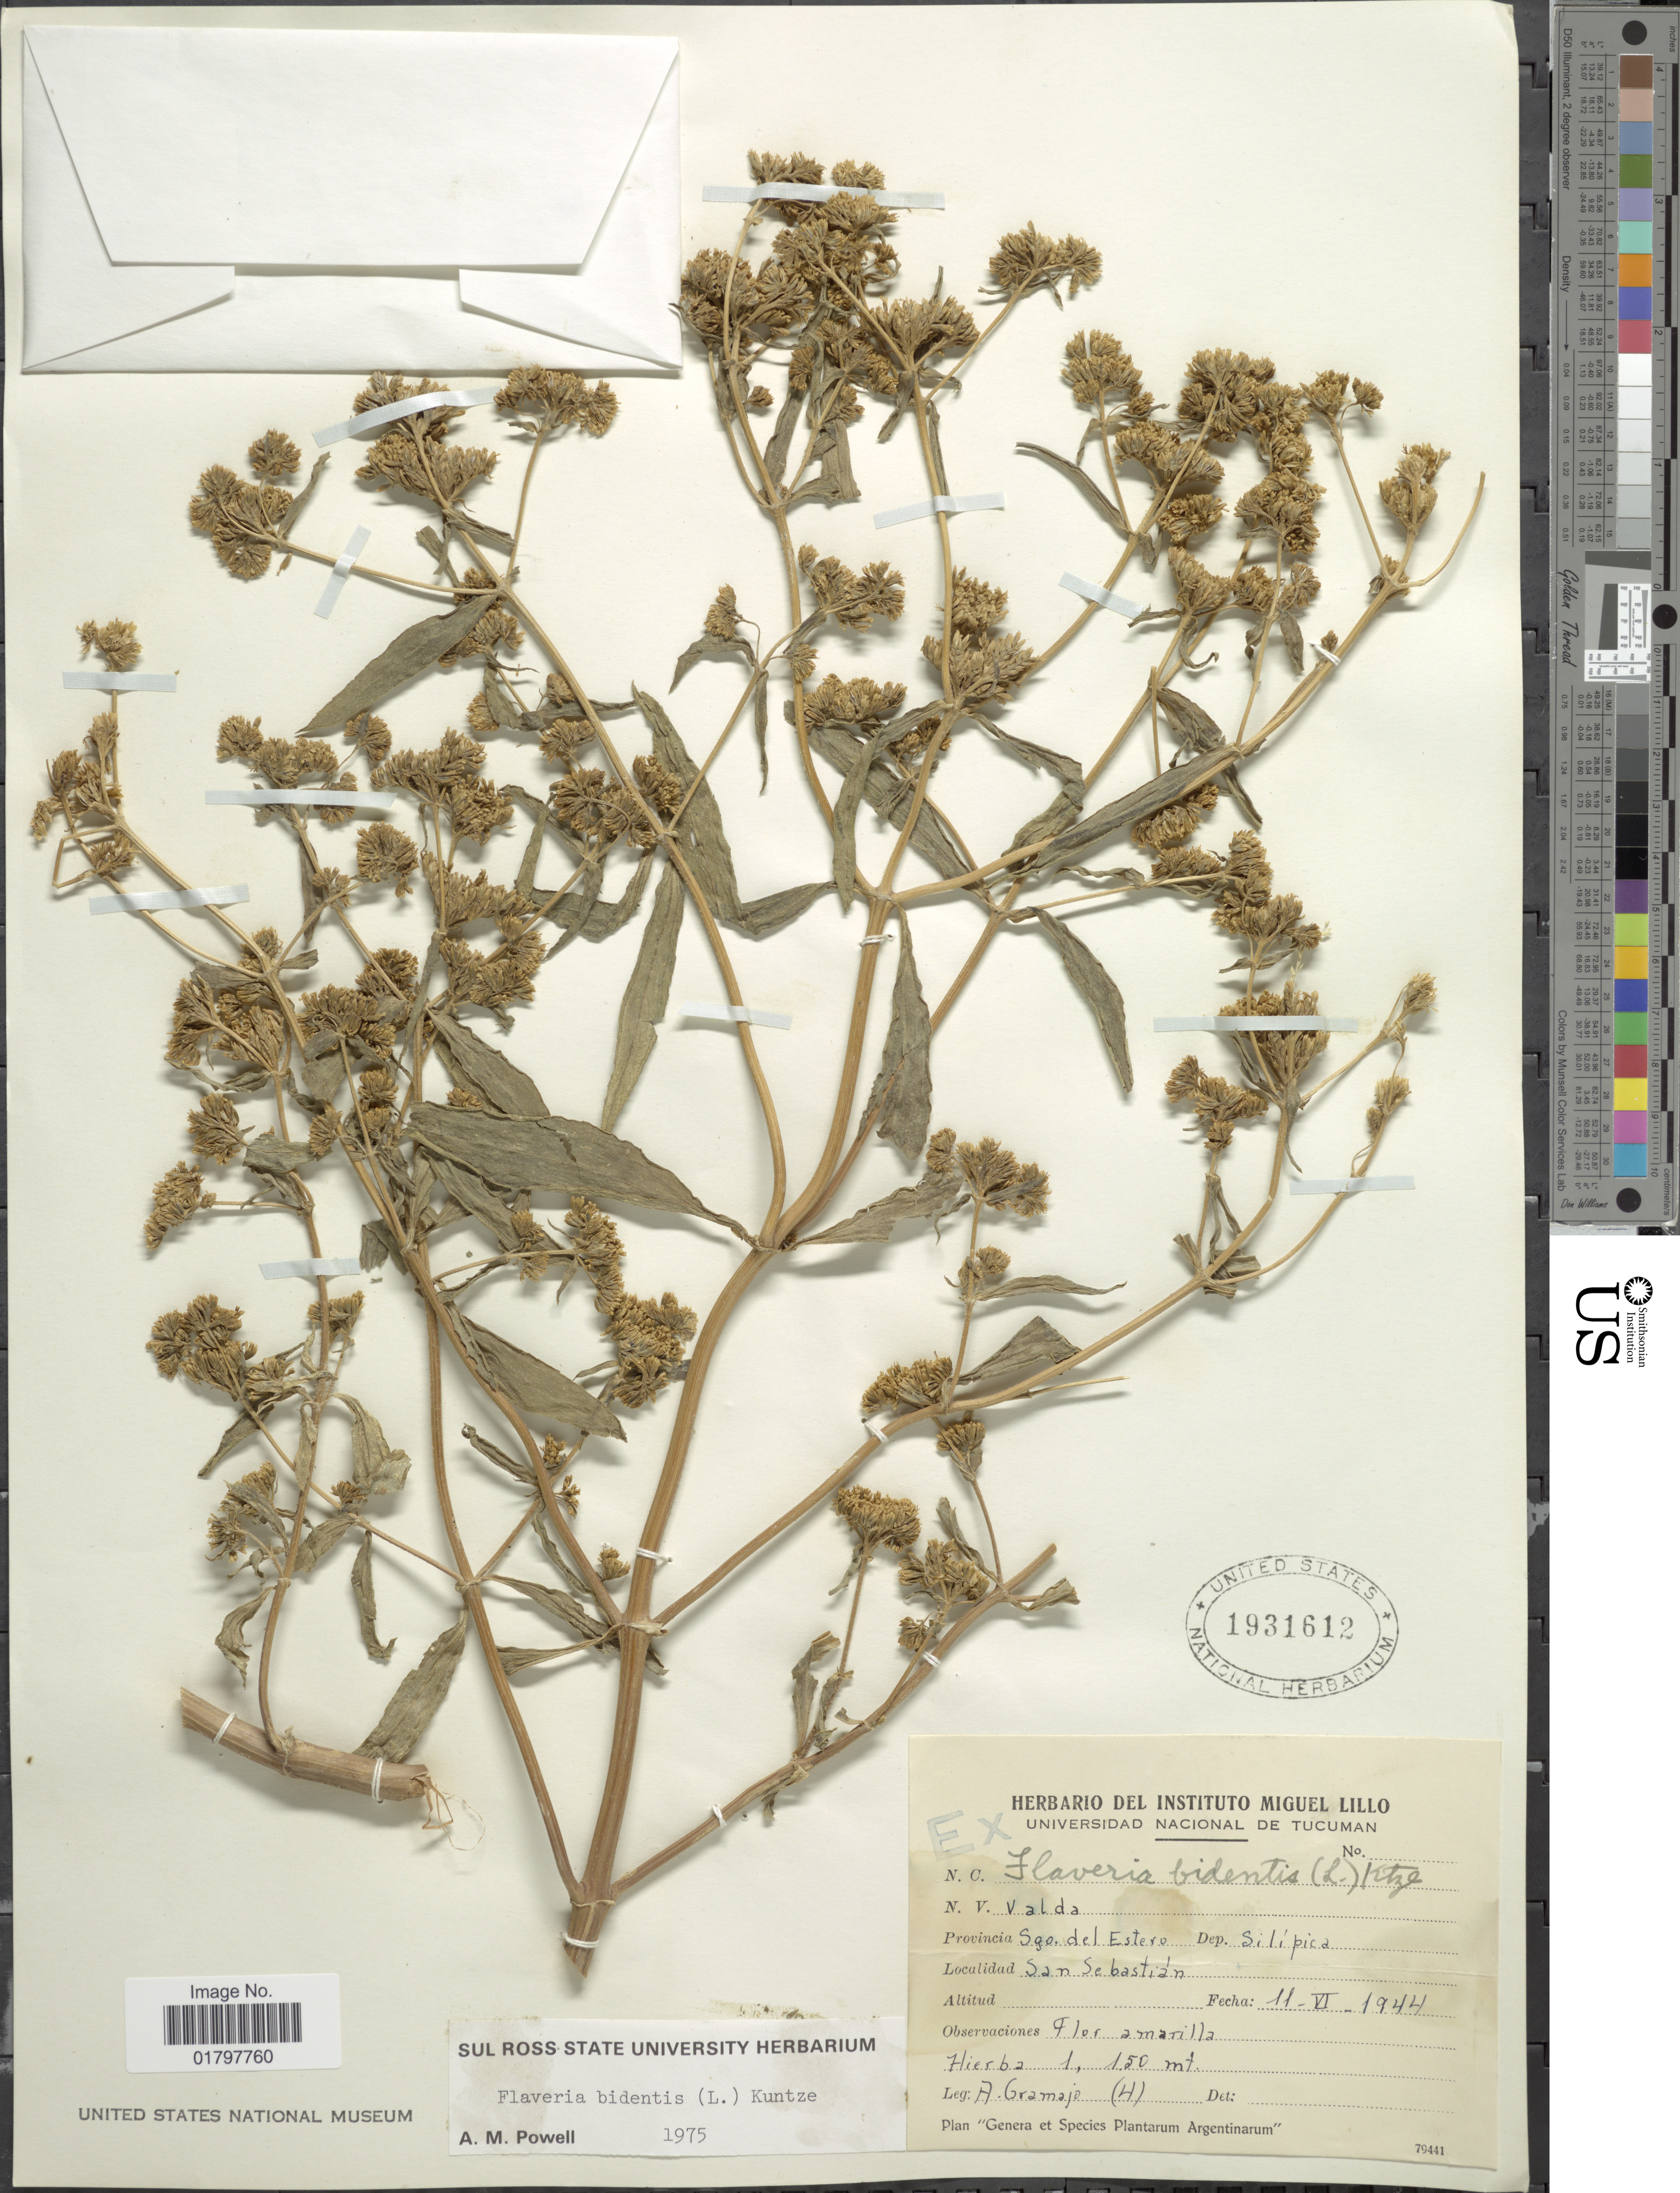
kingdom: Plantae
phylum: Tracheophyta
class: Magnoliopsida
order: Asterales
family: Asteraceae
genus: Flaveria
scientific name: Flaveria bidentis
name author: (L.) Kuntze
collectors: A. Gramajo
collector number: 4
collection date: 1944-06-11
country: Argentina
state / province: Santiago del Estero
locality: Provincia Sgo. del Estero. Dep. Silípica. San Sebastian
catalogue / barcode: US 1931612